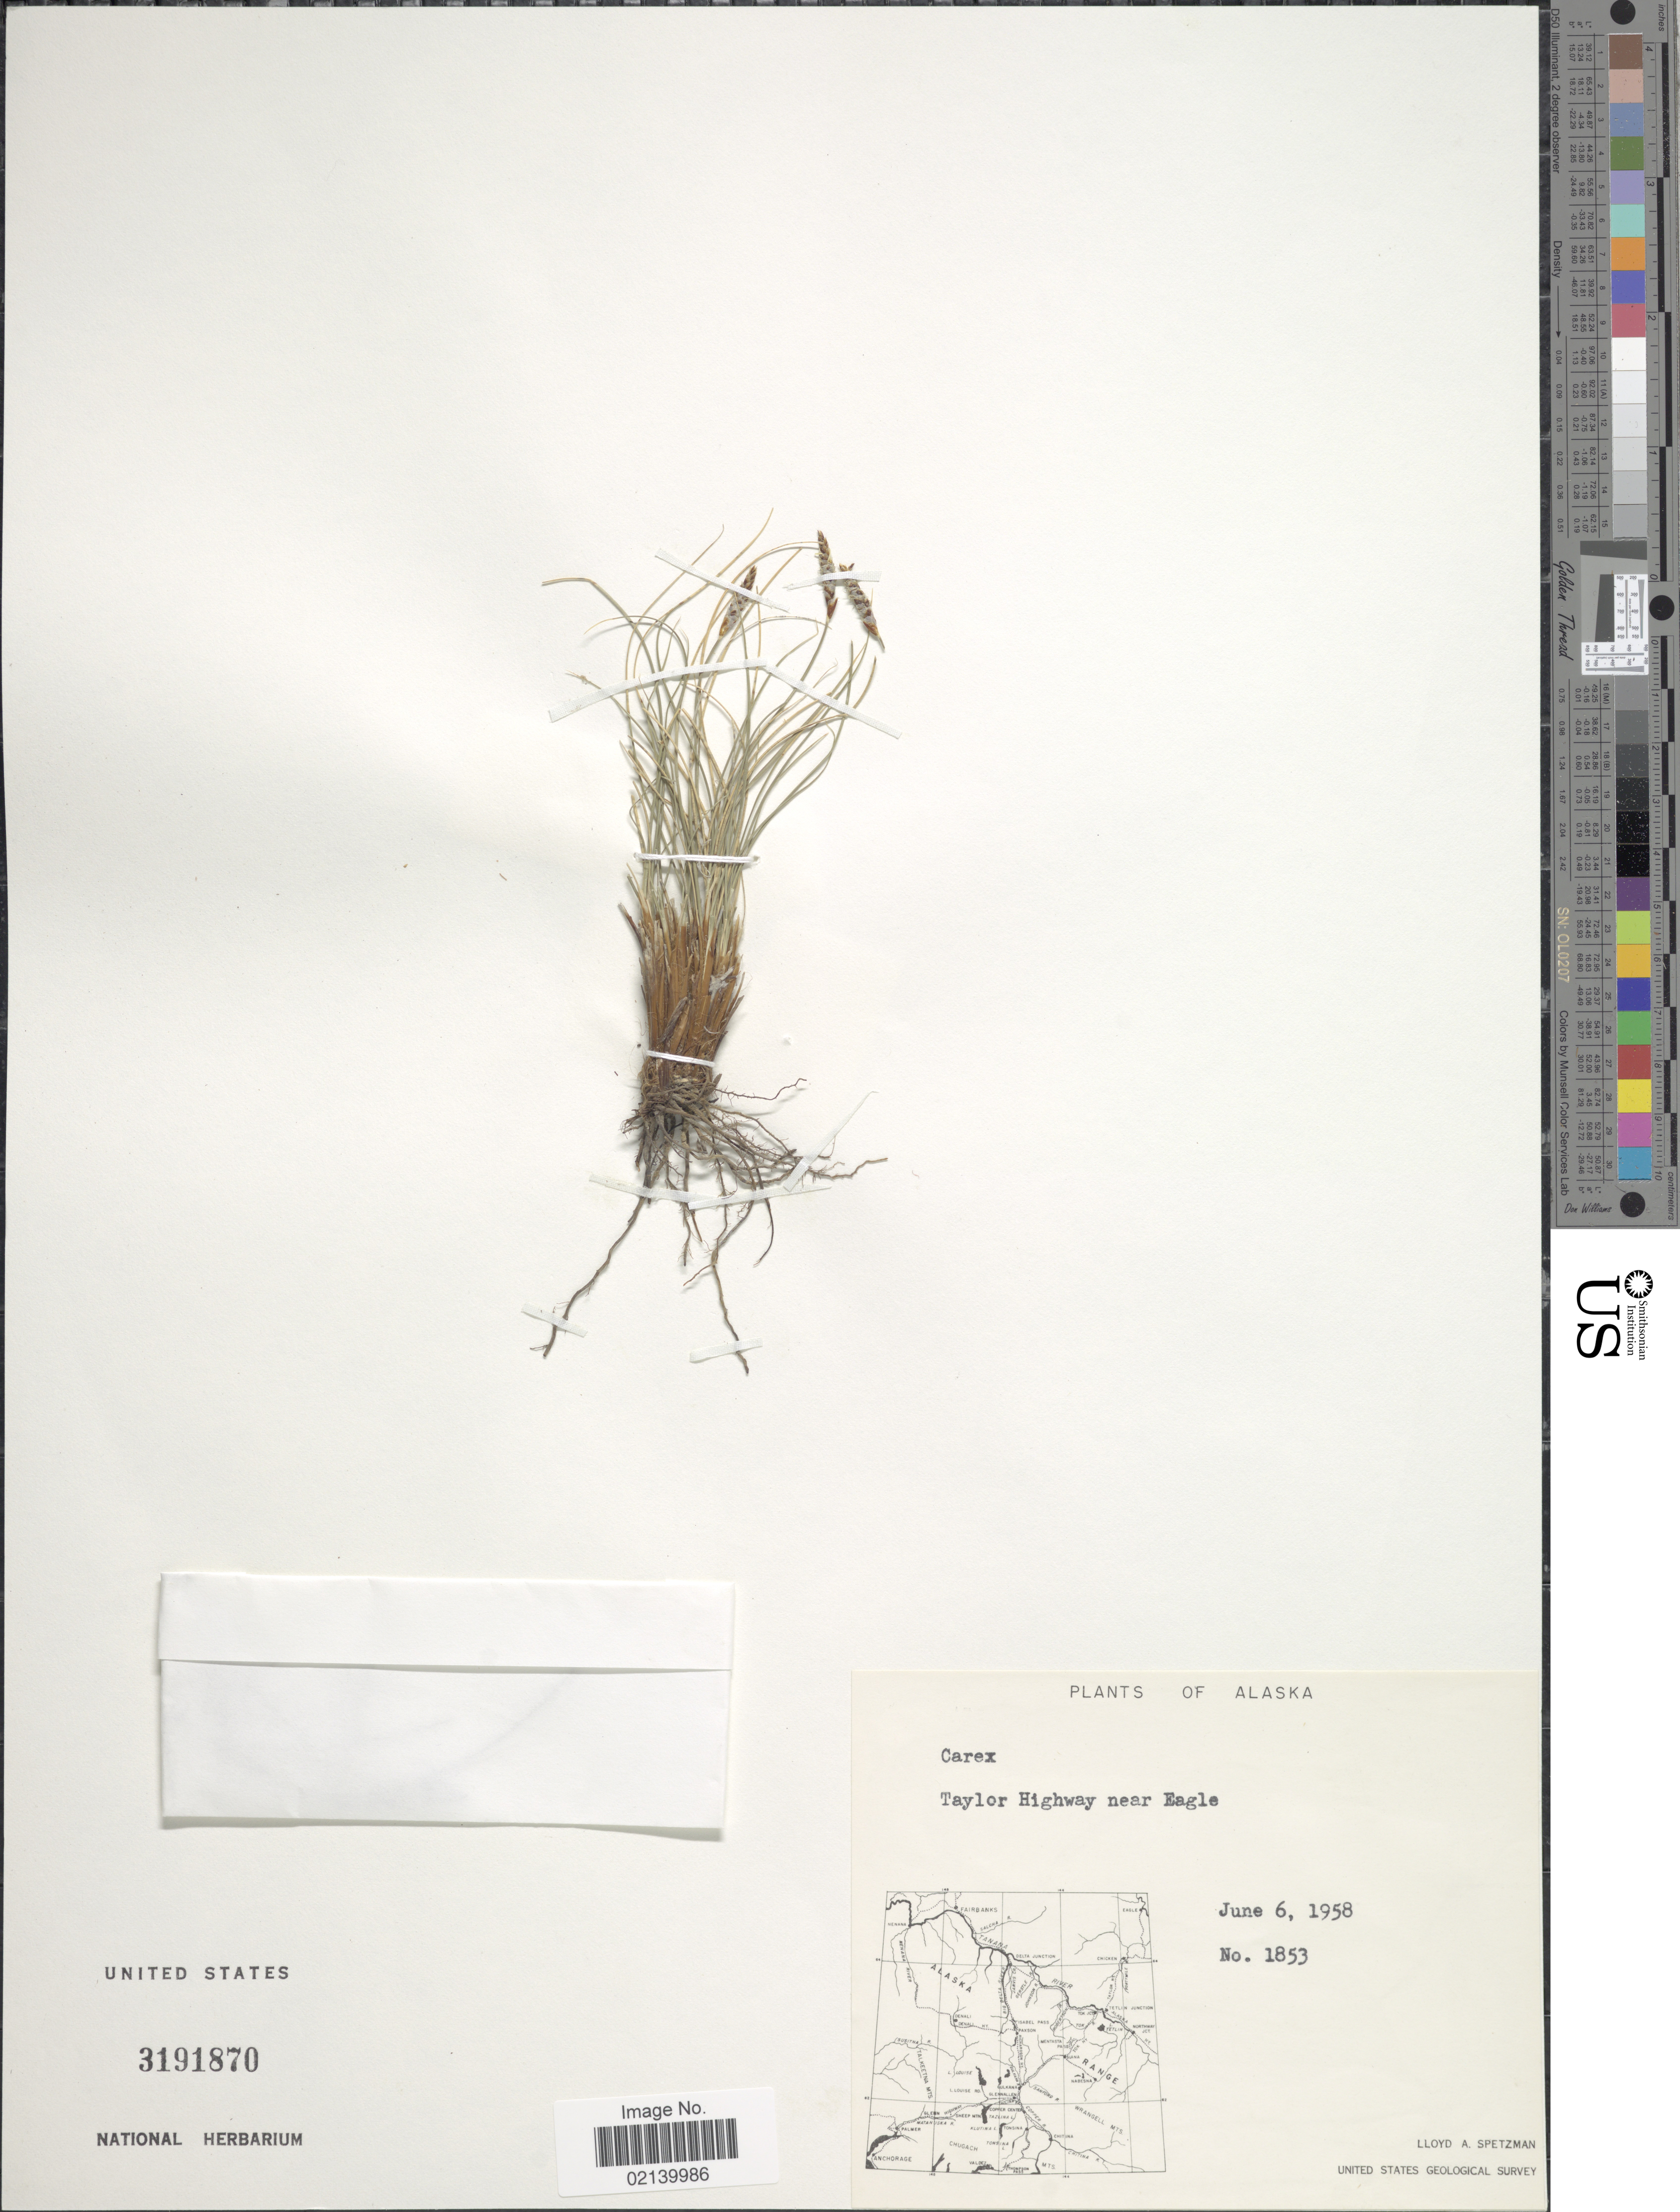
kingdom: Plantae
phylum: Tracheophyta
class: Liliopsida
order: Poales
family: Cyperaceae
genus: Carex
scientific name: Carex sp.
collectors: L. Spetzman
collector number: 1853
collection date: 1958-06-06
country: United States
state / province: Alaska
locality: Taylor Highway near Eagle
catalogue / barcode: US 3191870